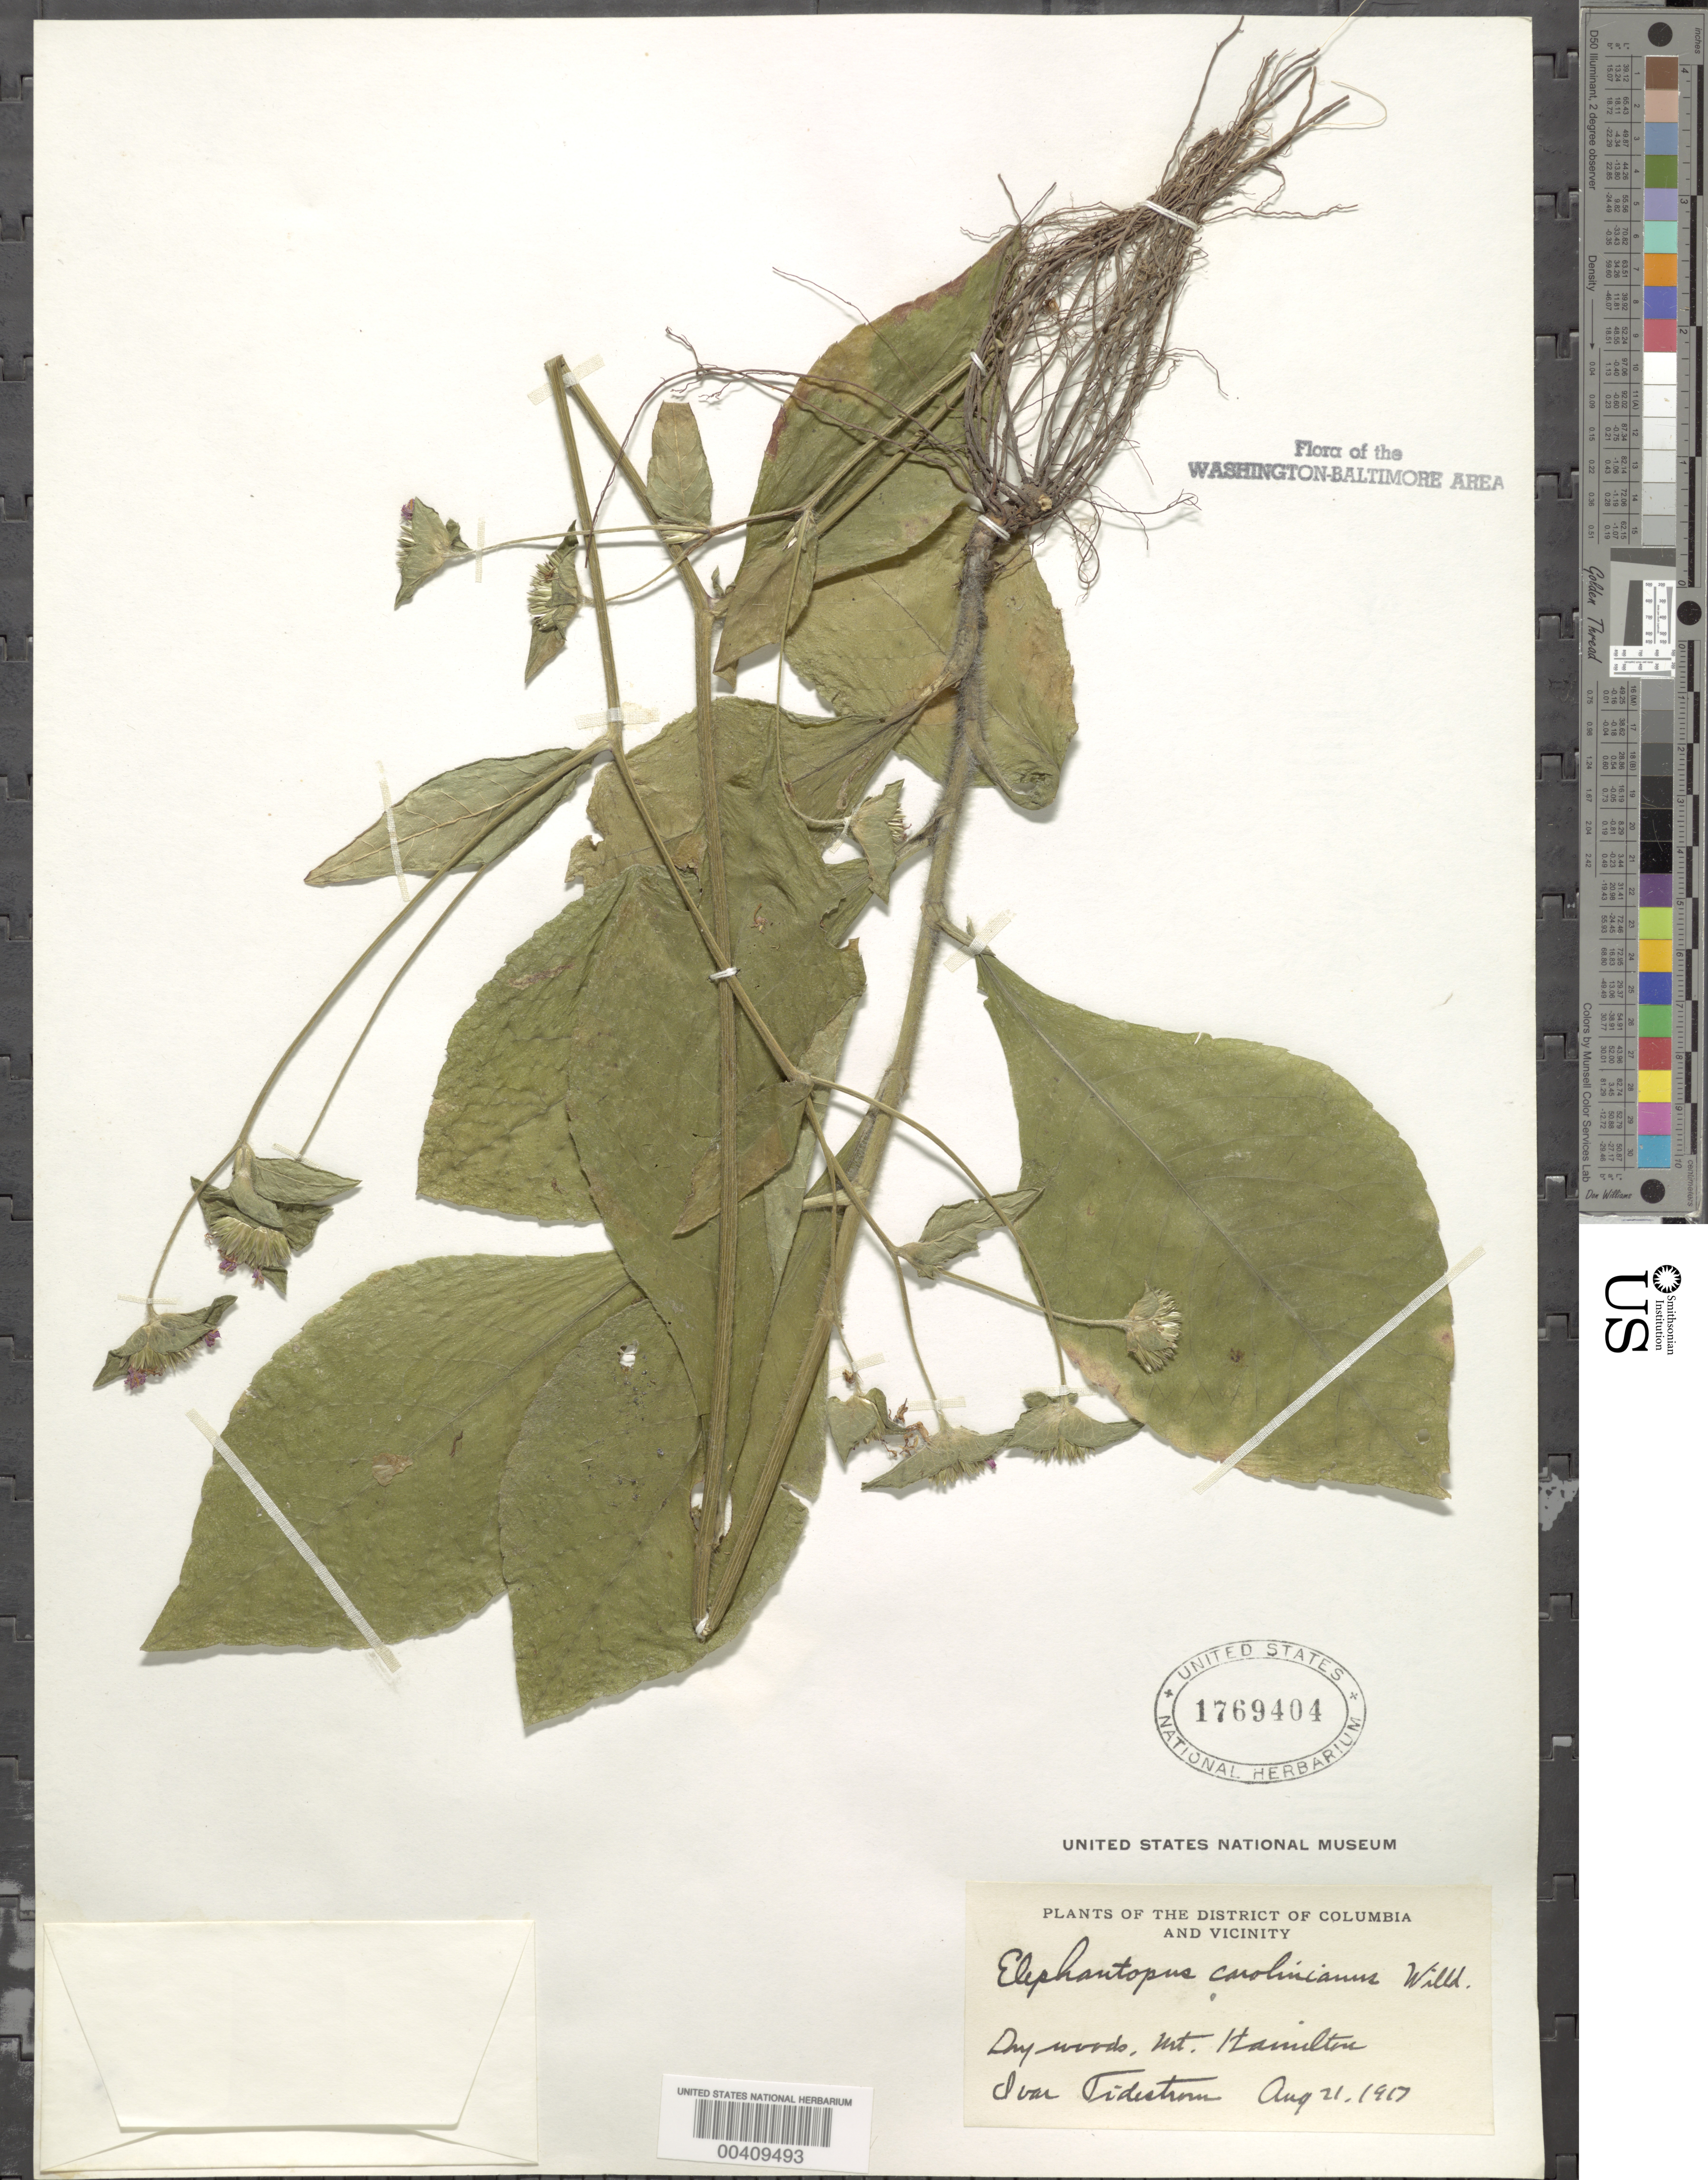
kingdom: Plantae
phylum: Tracheophyta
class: Magnoliopsida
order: Asterales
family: Asteraceae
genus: Elephantopus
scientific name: Elephantopus carolinianus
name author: Raeusch.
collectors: I. F. Tidestrom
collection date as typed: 21 Aug 1917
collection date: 1917-08-21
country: United States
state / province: District of Columbia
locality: Mt Hamilton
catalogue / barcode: US 1769404